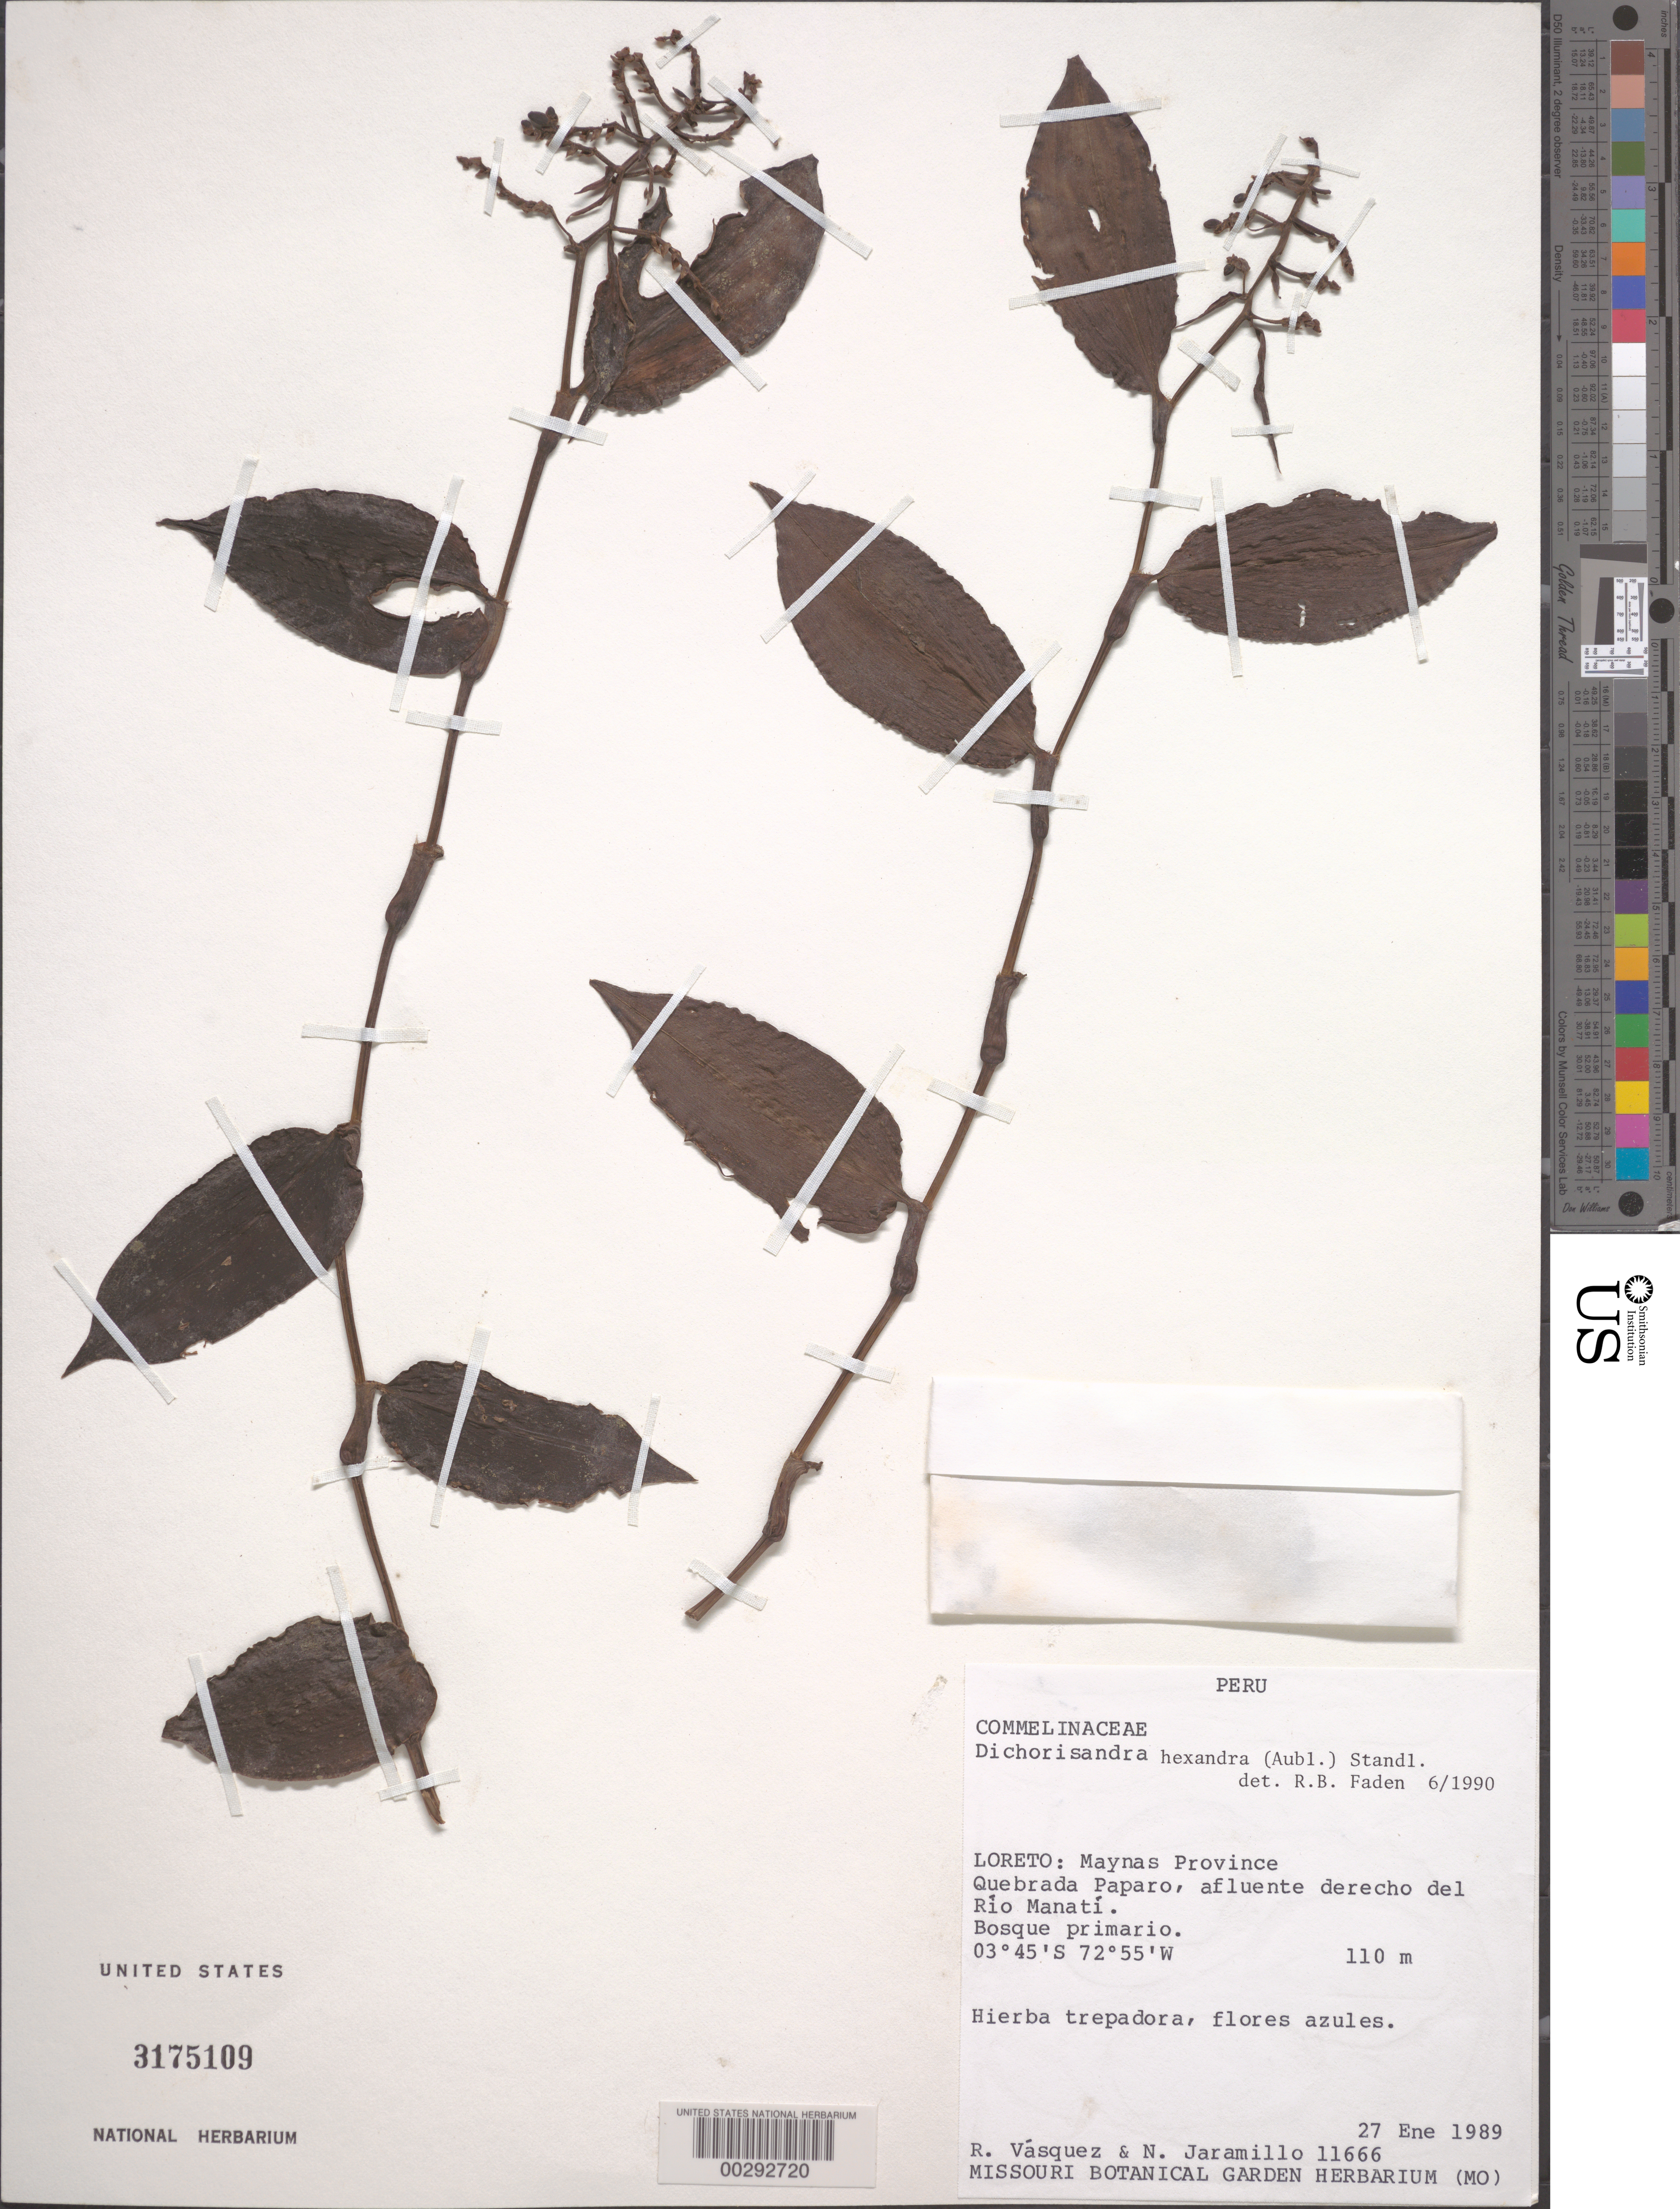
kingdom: Plantae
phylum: Tracheophyta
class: Liliopsida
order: Commelinales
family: Commelinaceae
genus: Dichorisandra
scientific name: Dichorisandra hexandra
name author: (Aubl.) Standl.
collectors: R. Vasquez & N. Jaramillo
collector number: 11666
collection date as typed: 27 Jan 1989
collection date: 1989-01-27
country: Peru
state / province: Loreto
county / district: Maynas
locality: Quebrada paparo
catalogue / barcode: US 3175109